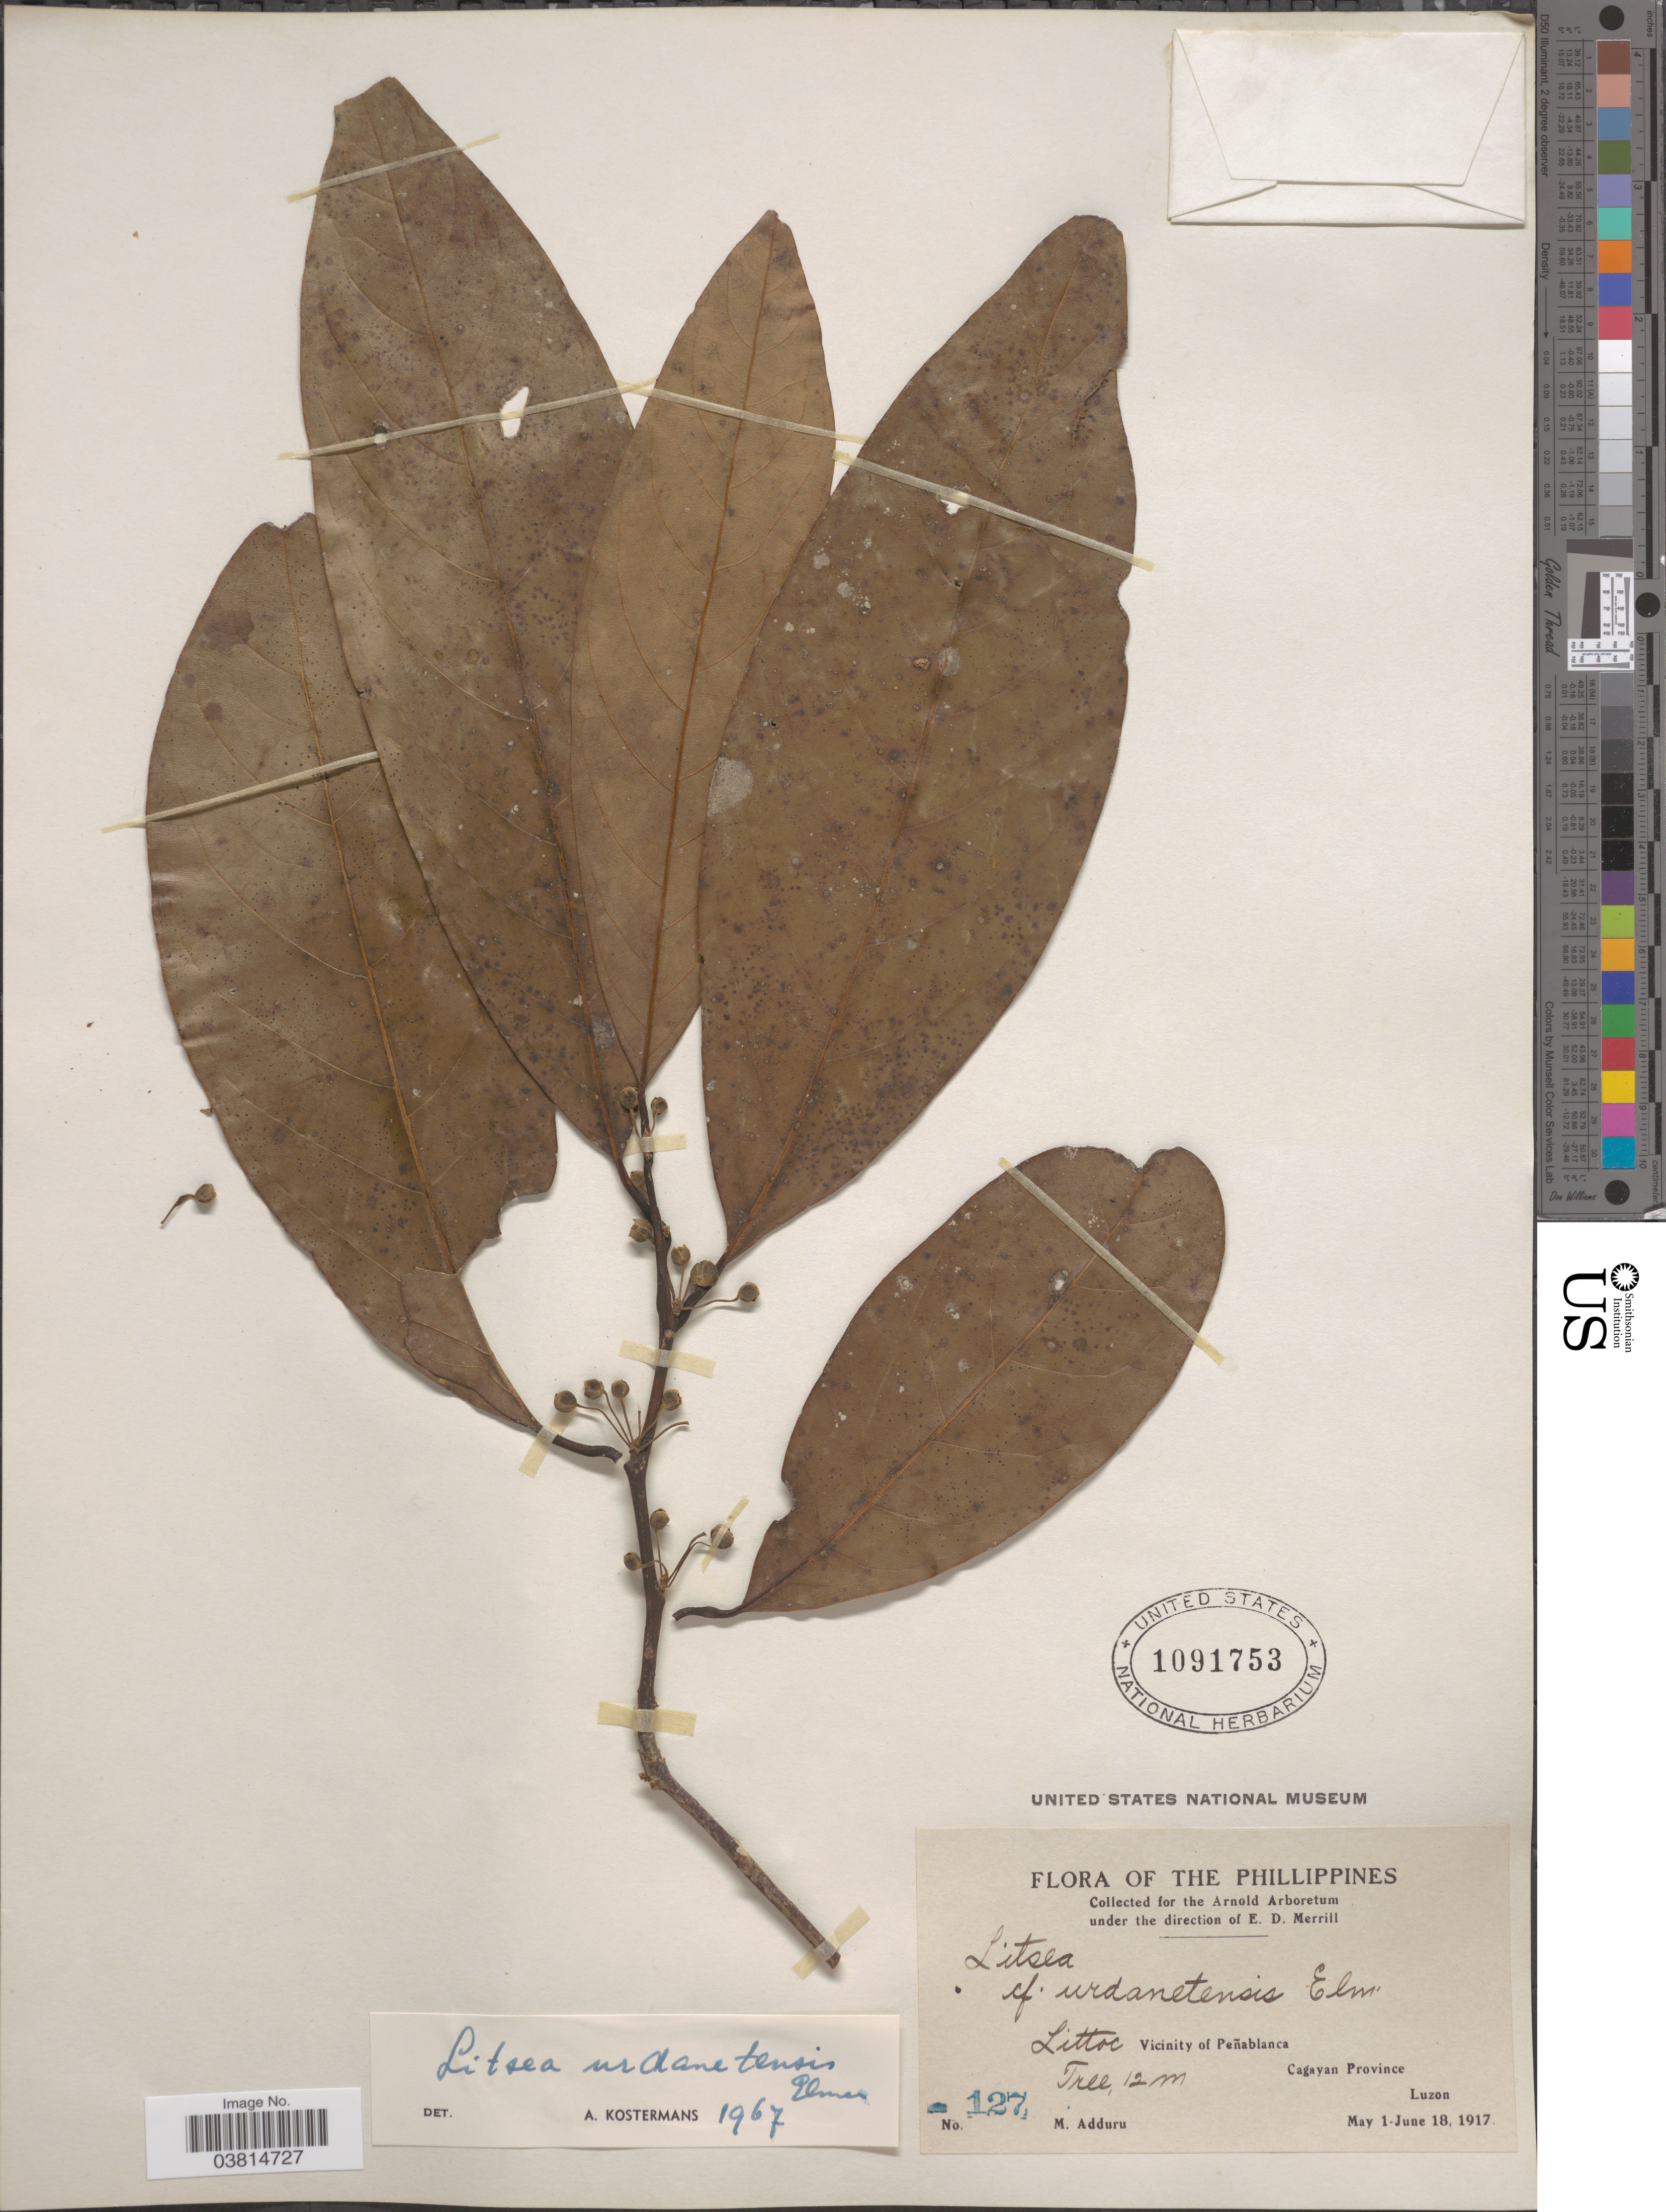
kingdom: Plantae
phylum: Tracheophyta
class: Magnoliopsida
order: Laurales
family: Lauraceae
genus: Litsea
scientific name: Litsea urdanetensis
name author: Elmer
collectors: M. Adduru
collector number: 127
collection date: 1917-05-01/1917-06-18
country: Philippines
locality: Littoc Vicinity of Peñablanca, Cagayan Province, Luzon.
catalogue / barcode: US 1091753